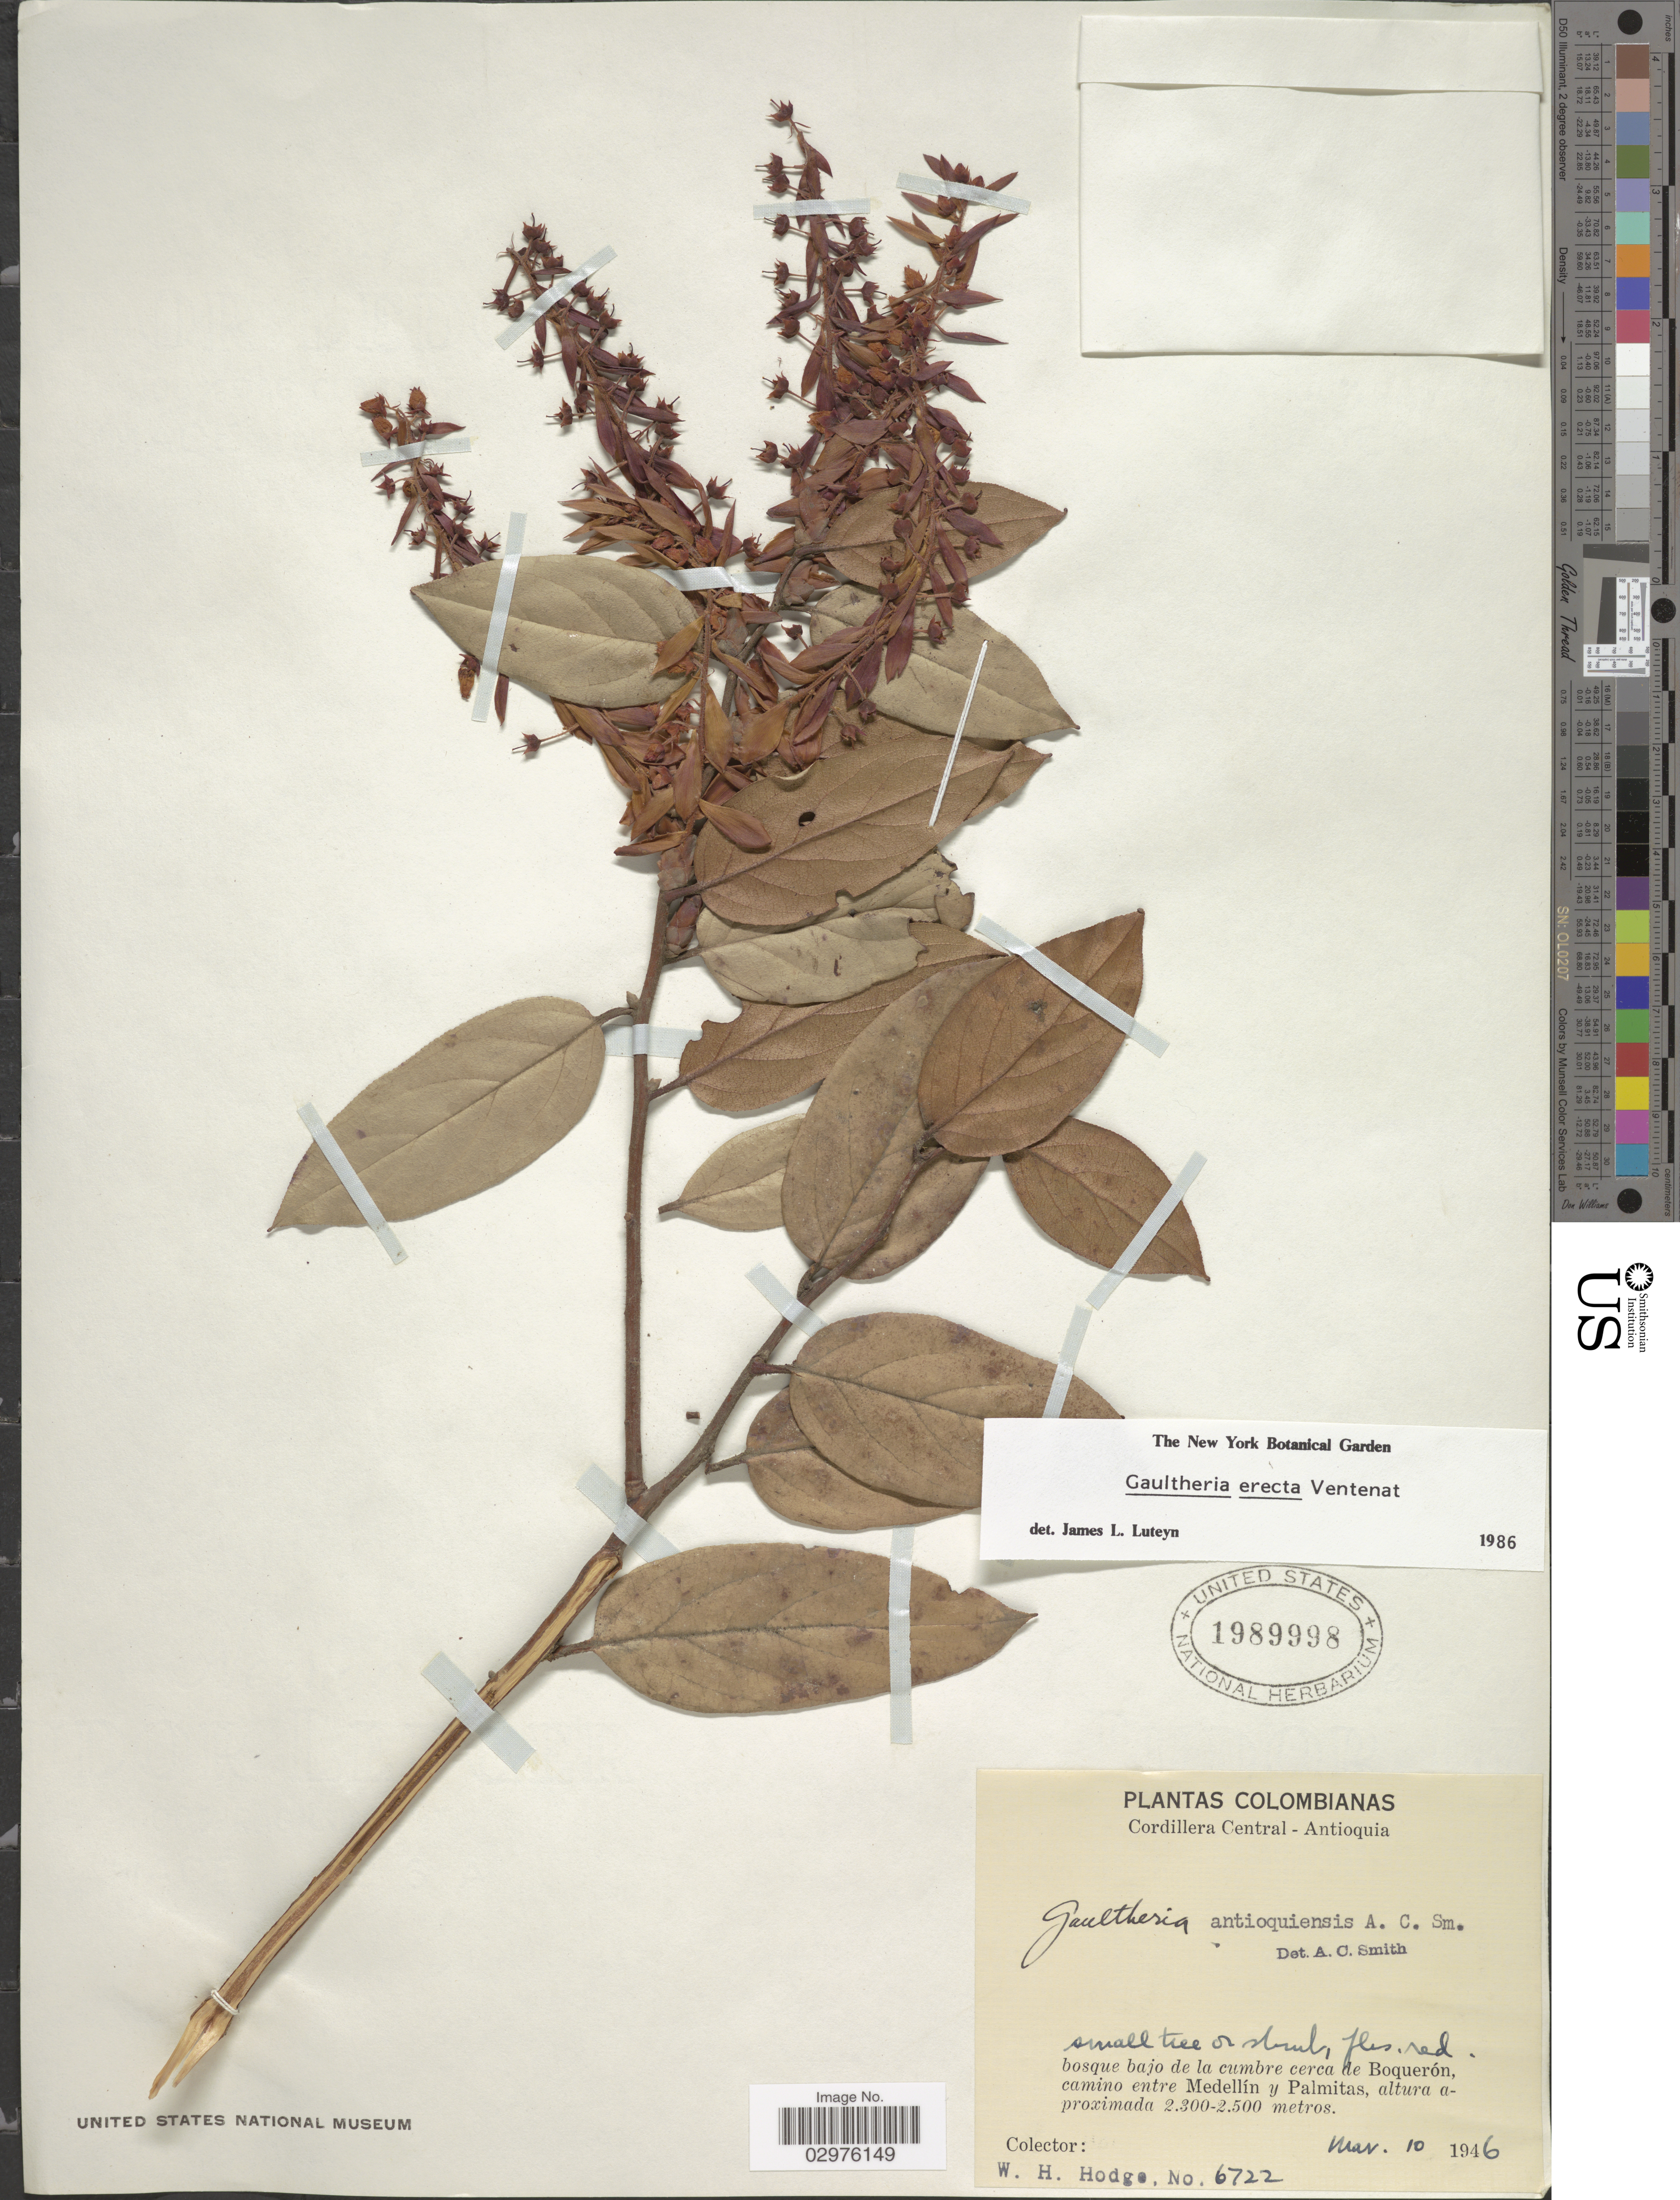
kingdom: Plantae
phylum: Tracheophyta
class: Magnoliopsida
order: Ericales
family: Ericaceae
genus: Gaultheria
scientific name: Gaultheria erecta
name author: Vent.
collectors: W. Hodge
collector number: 6722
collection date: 1946-03-10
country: Colombia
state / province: Antioquia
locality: Cordillera Central - Antioquia. Bosque bajo de la cumbre cerca de Boquerón, camino entre Medellín y Palmitas.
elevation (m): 2300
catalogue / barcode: US 1989998